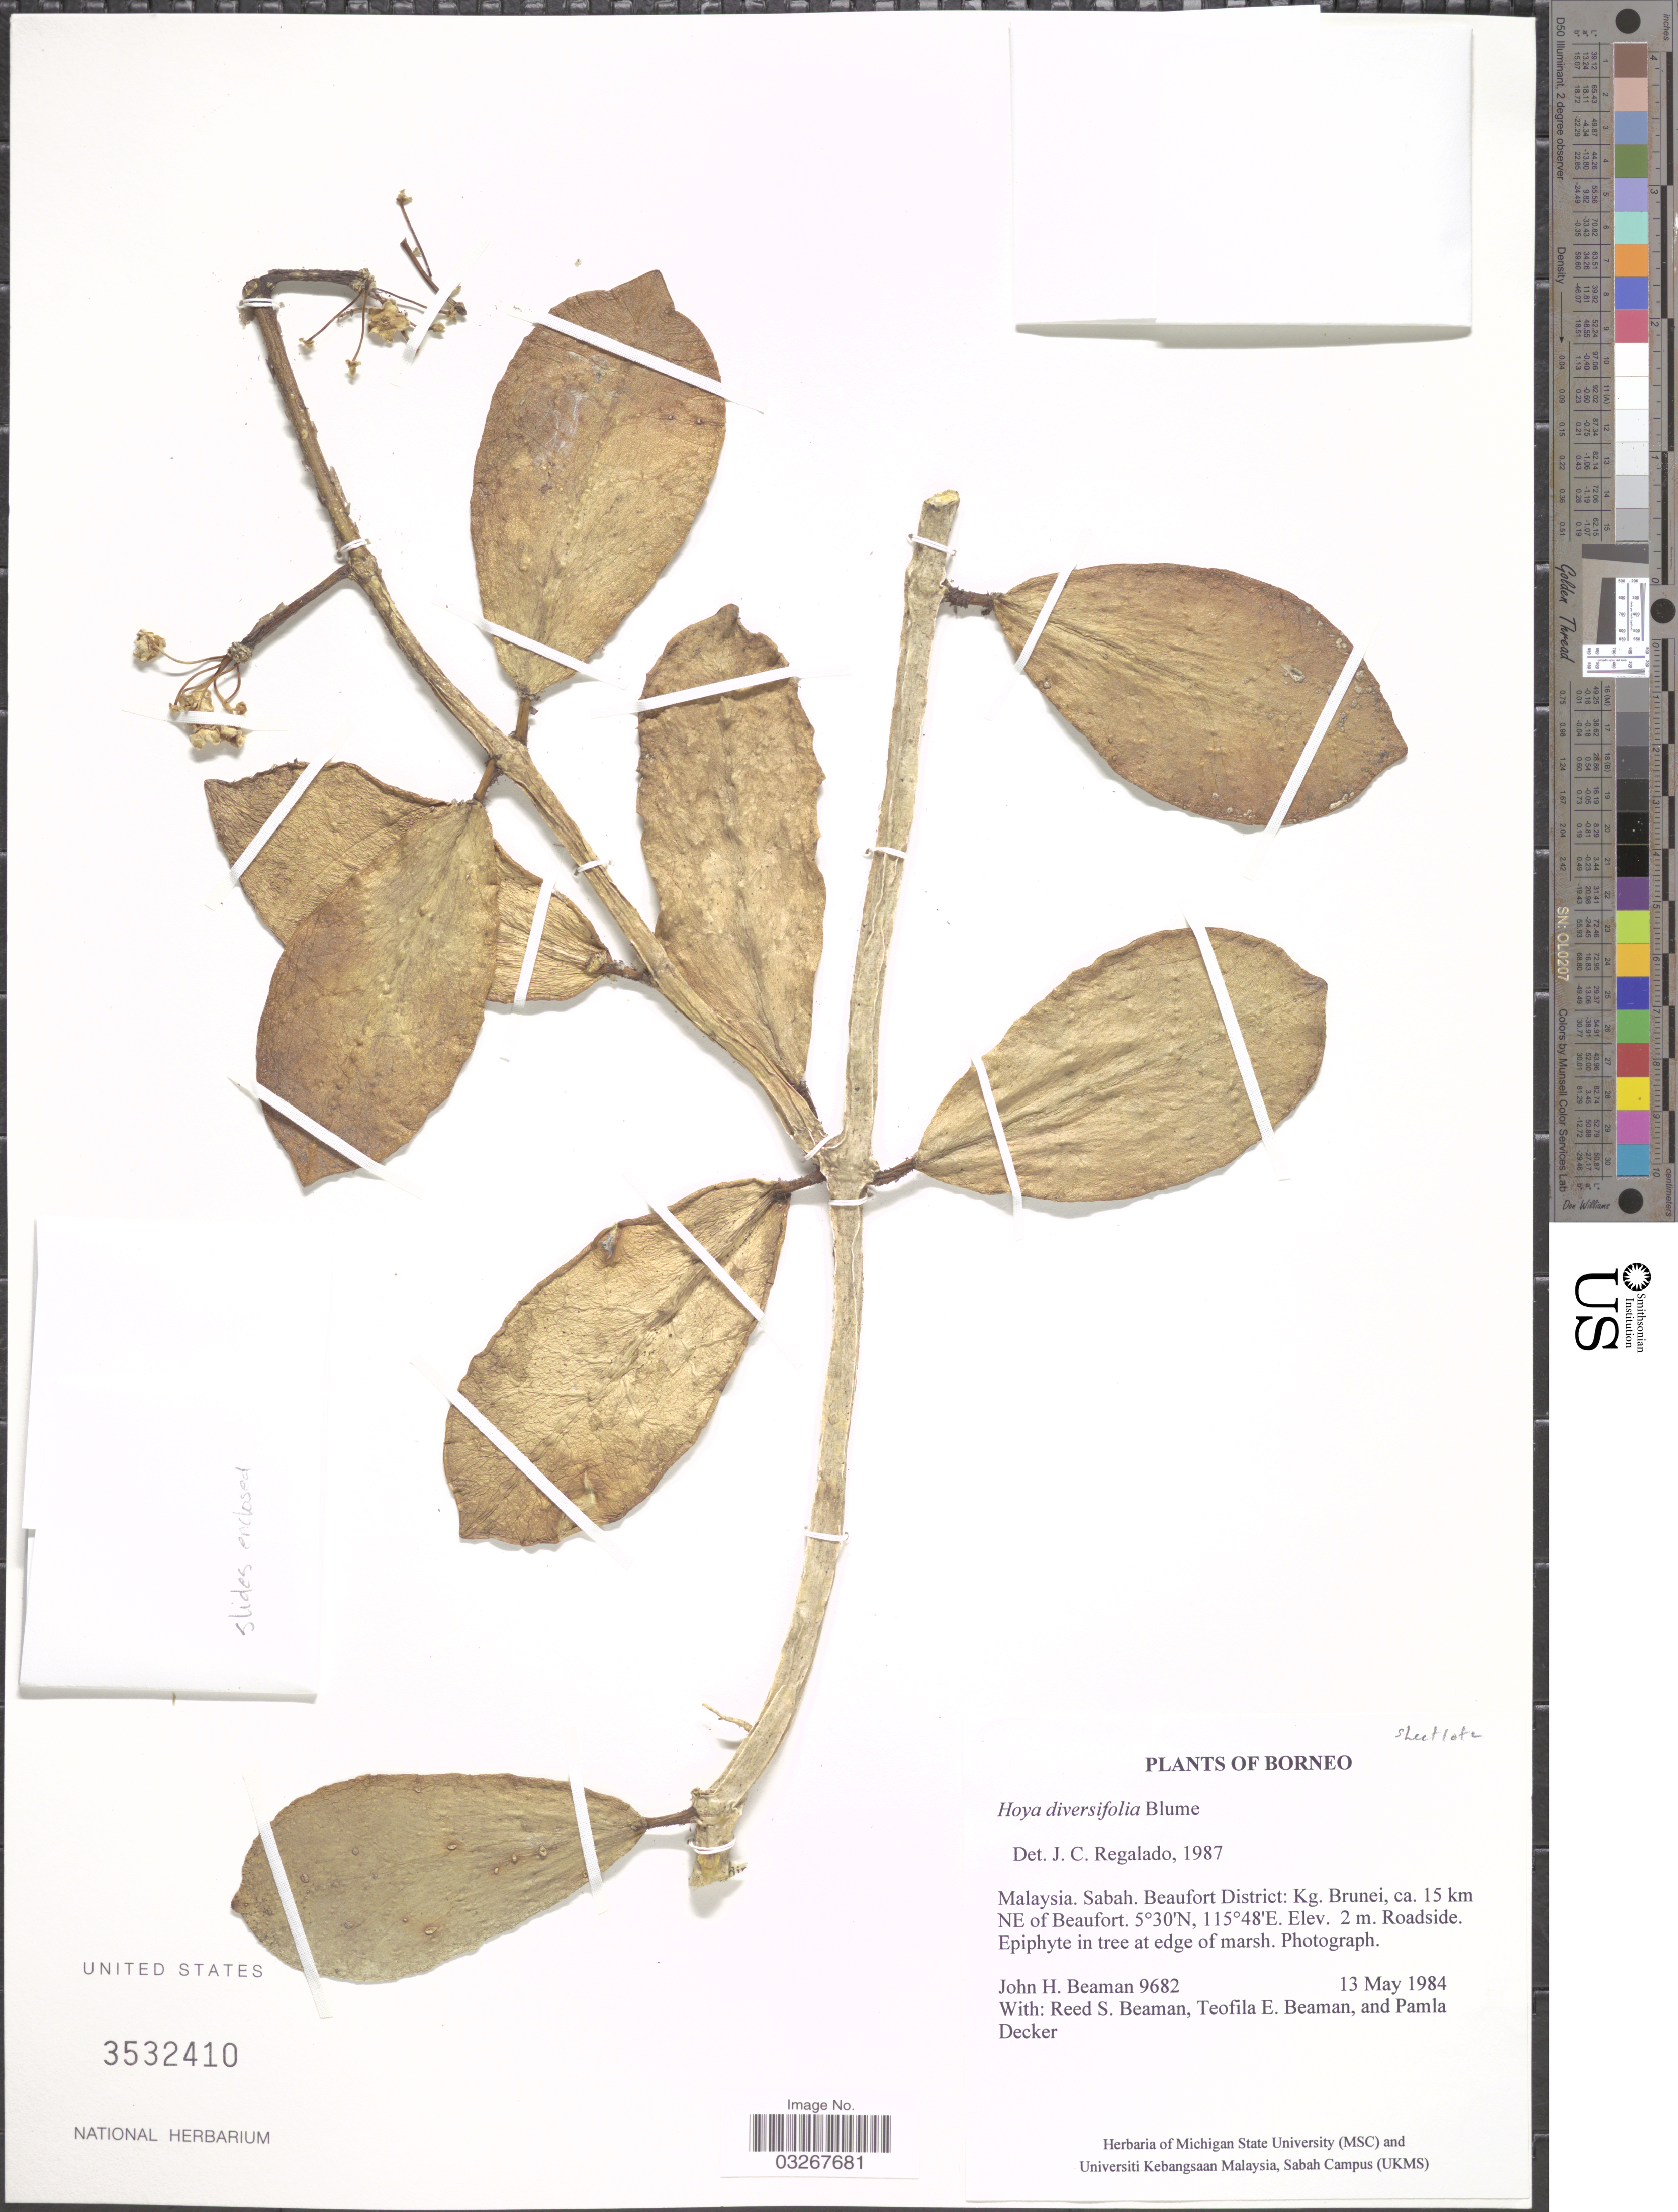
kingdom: Plantae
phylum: Tracheophyta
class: Magnoliopsida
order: Gentianales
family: Apocynaceae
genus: Hoya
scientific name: Hoya diversifolia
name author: Blume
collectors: J. H. Beaman, R. S. Beaman, T. E. Beaman & P. Decker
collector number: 9682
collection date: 1984-05-13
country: Malaysia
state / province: Sabah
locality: Beaufort District: Kg. Brunei, ca. 15 km NE of Beaufort.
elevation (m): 2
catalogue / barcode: US 3532410